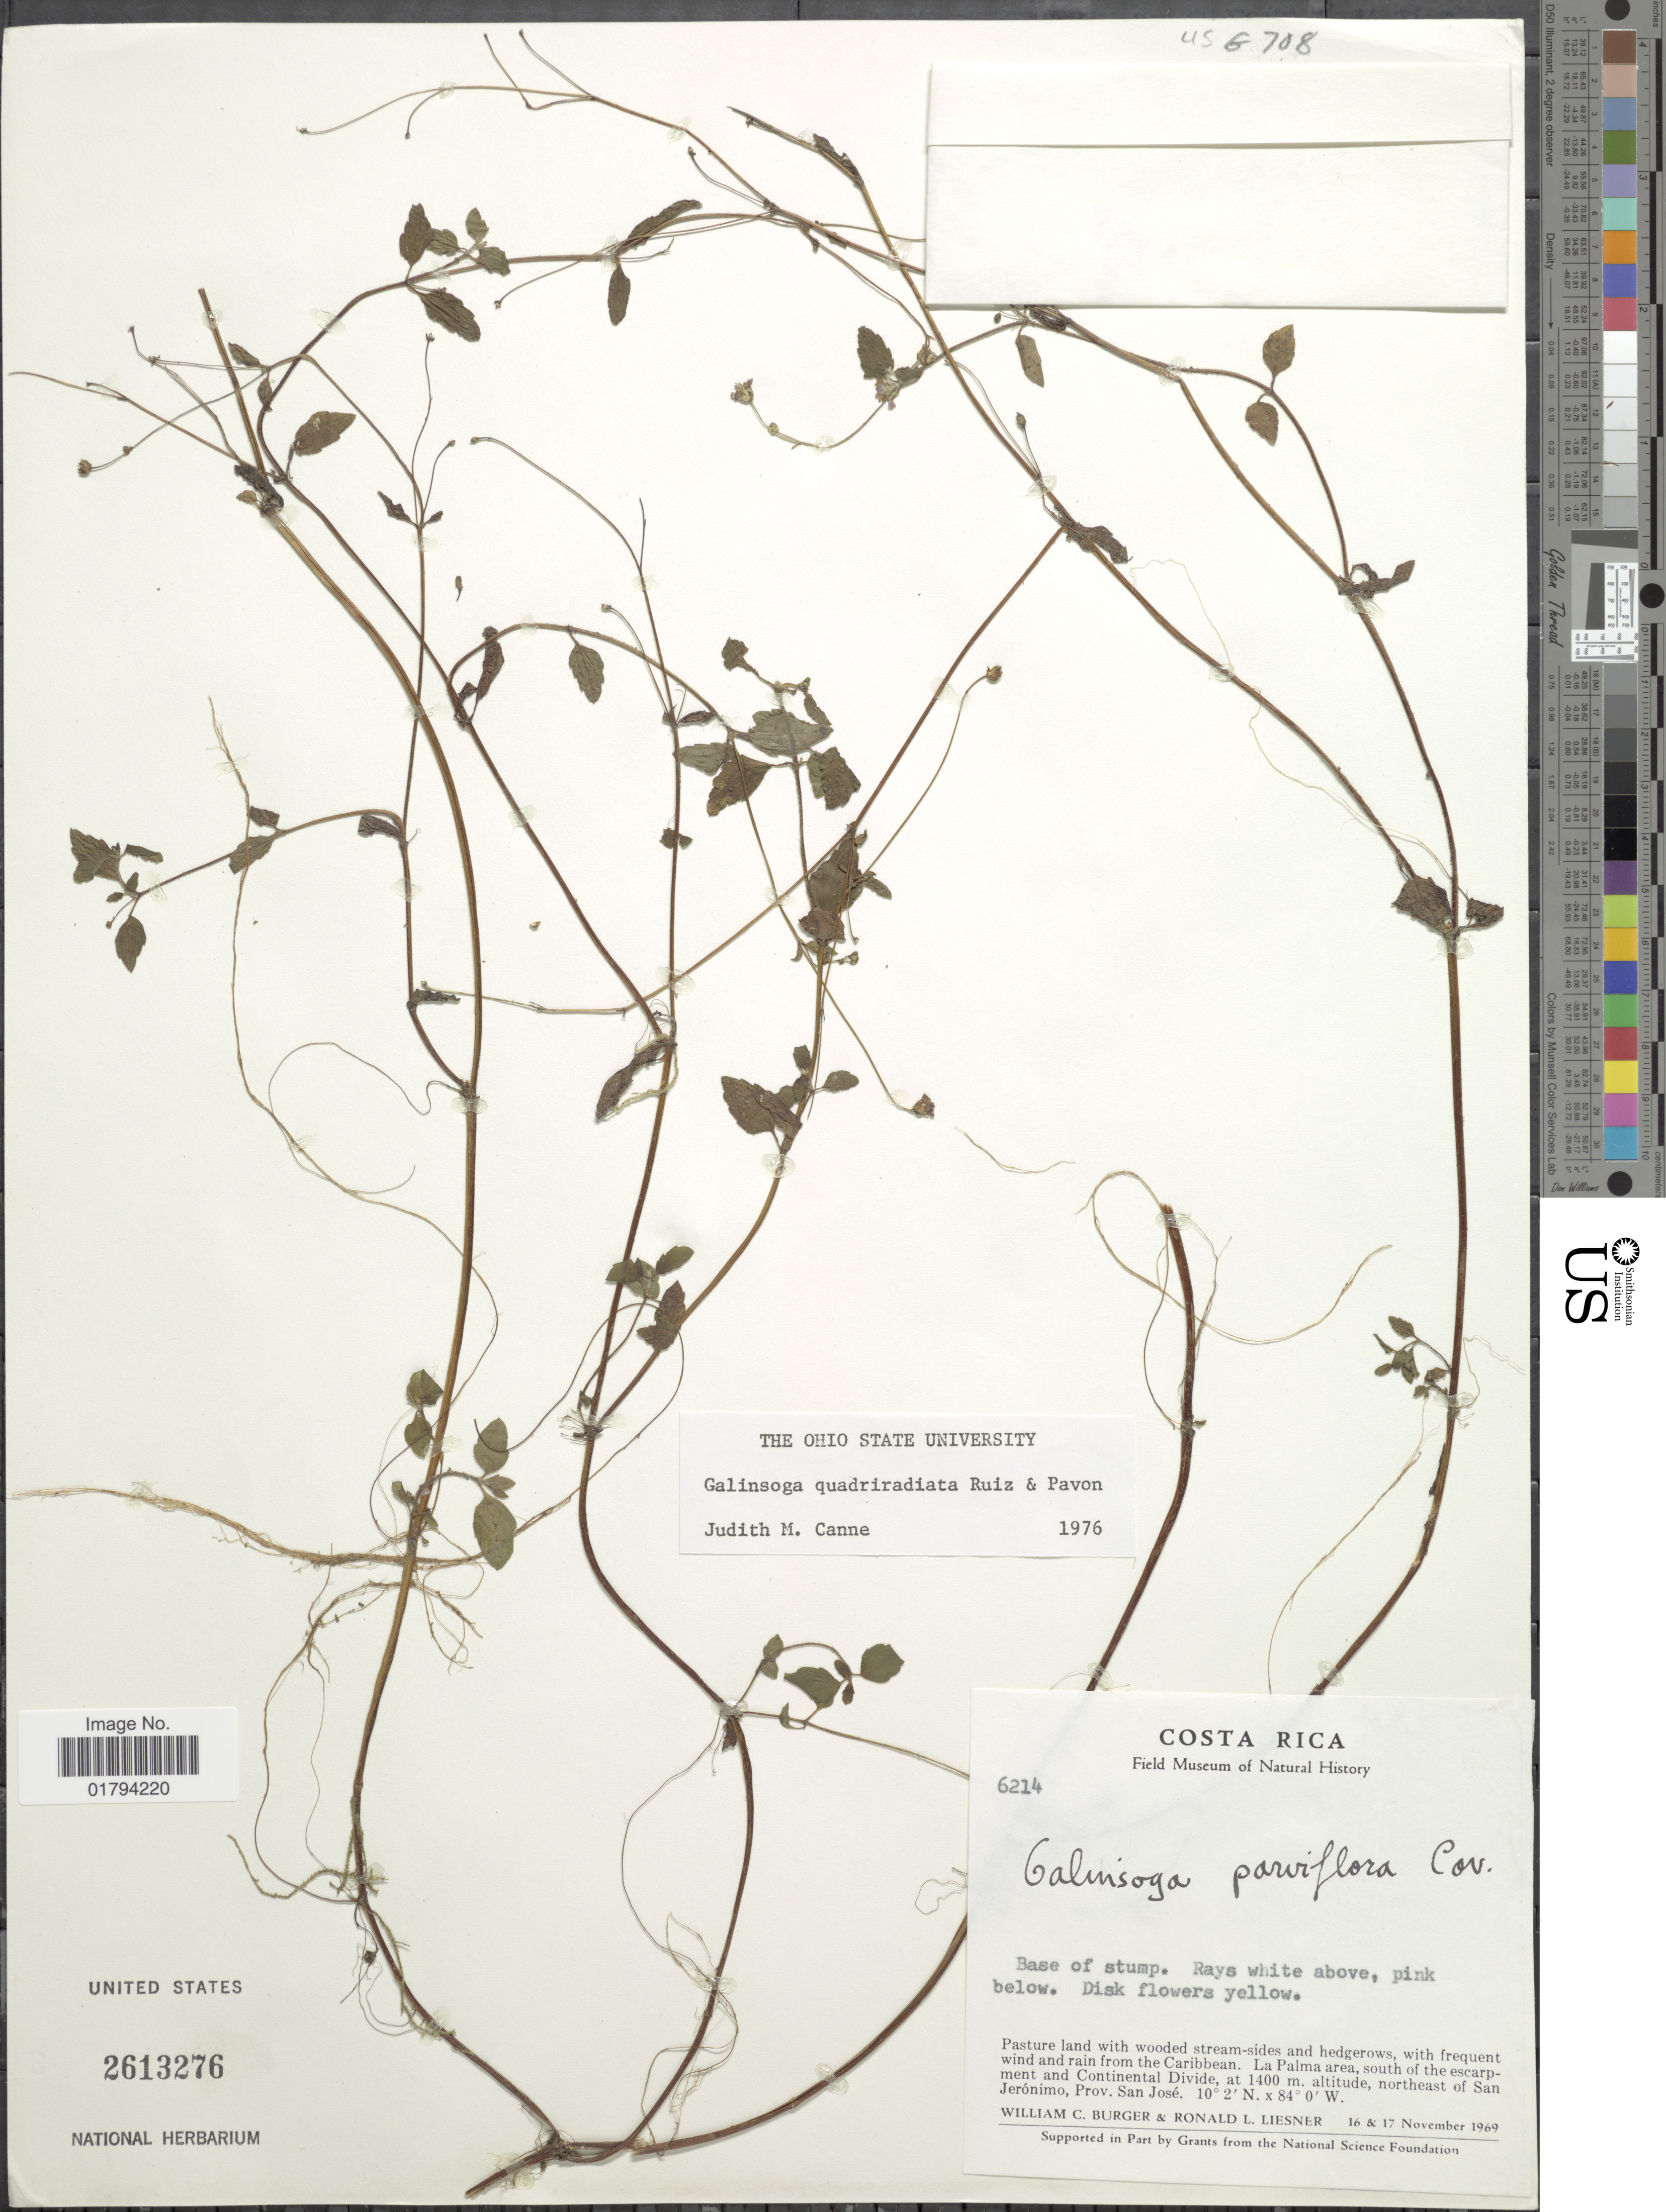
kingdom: Plantae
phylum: Tracheophyta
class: Magnoliopsida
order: Asterales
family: Asteraceae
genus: Galinsoga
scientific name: Galinsoga quadriradiata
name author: Ruiz & Pav.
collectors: W. Burger & R. L. Liesner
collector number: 6214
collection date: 1969-11-16/1969-11-17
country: Costa Rica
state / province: San José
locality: Base of stump, pasture land with wooded stream-sides and hedgerows, La Palma area, south of the escarpment and Continental Dividde, north east of San Jeronimo.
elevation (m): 1400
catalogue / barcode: US 2613276